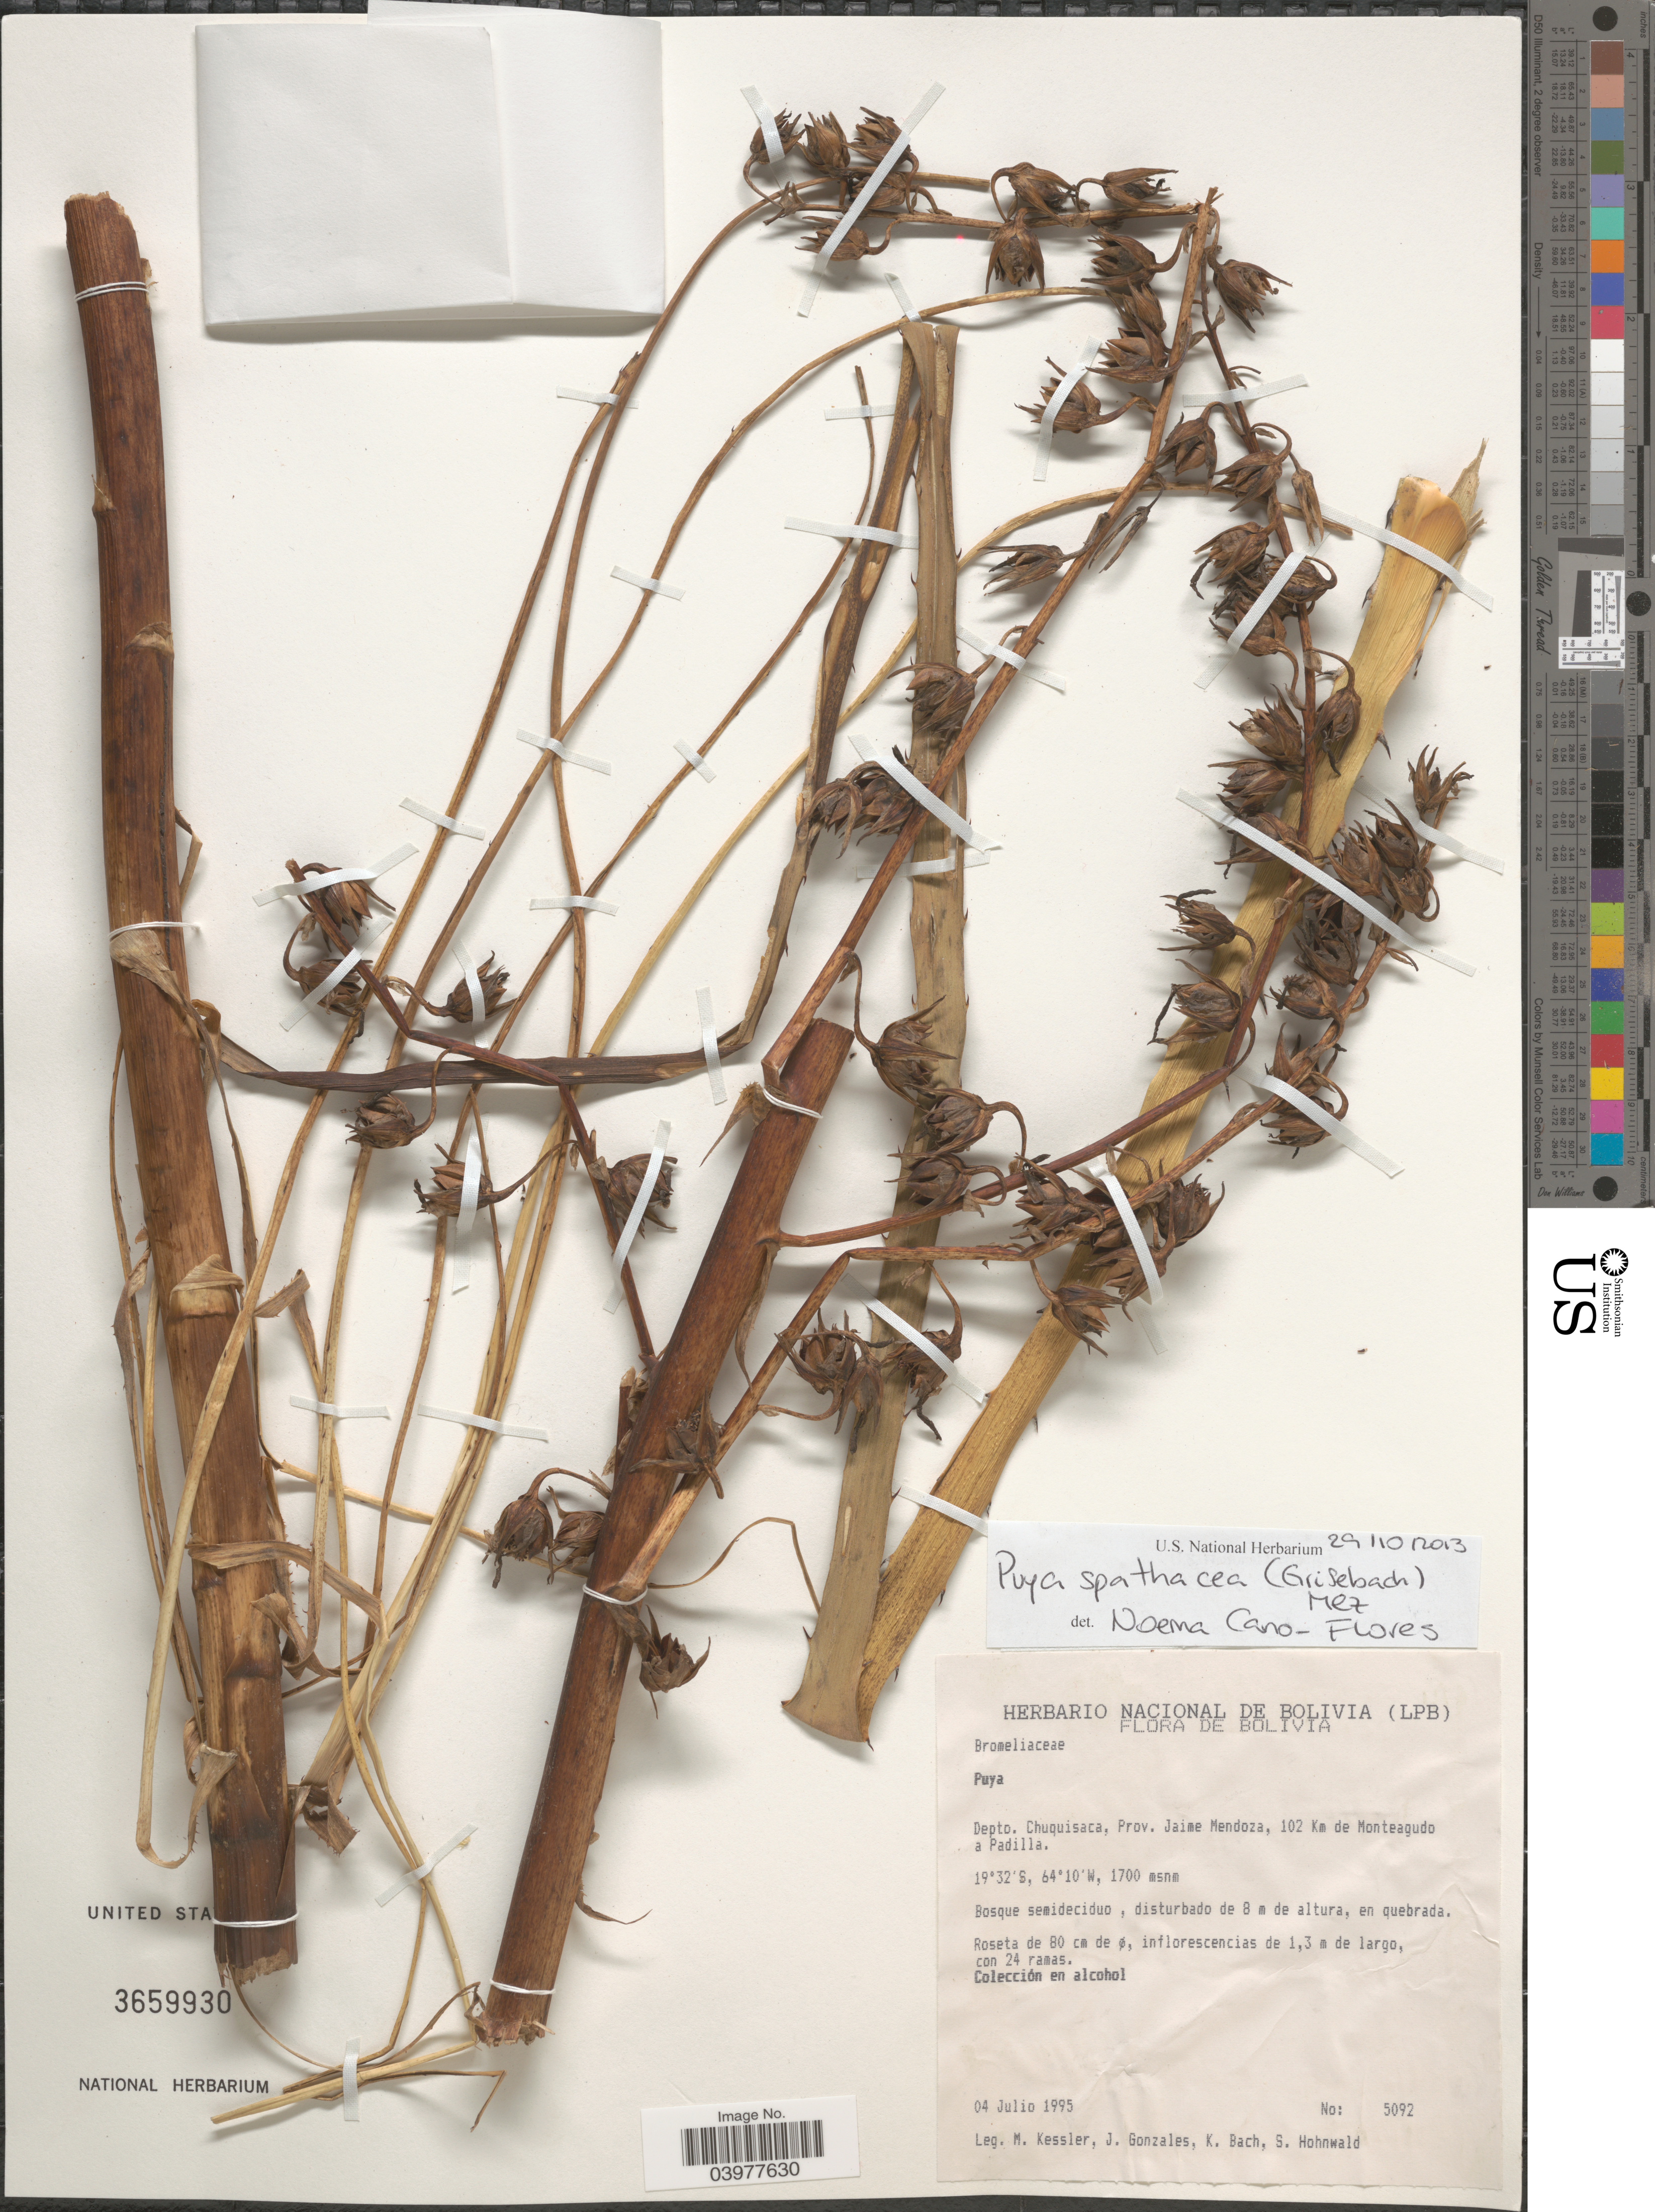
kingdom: Plantae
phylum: Tracheophyta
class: Liliopsida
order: Poales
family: Bromeliaceae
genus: Puya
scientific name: Puya spathacea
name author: (Griseb.) Mez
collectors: M. Kessler, J. Gonzales, K. Bach & S. Hohnwald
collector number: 5092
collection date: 1995-07-04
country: Bolivia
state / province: Chuquisaca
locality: Depto. Chuquisaca, Prov. Jaime Mendoza, 102 Km de Monteagudo a Padilla.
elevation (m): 1700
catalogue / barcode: US 3659930